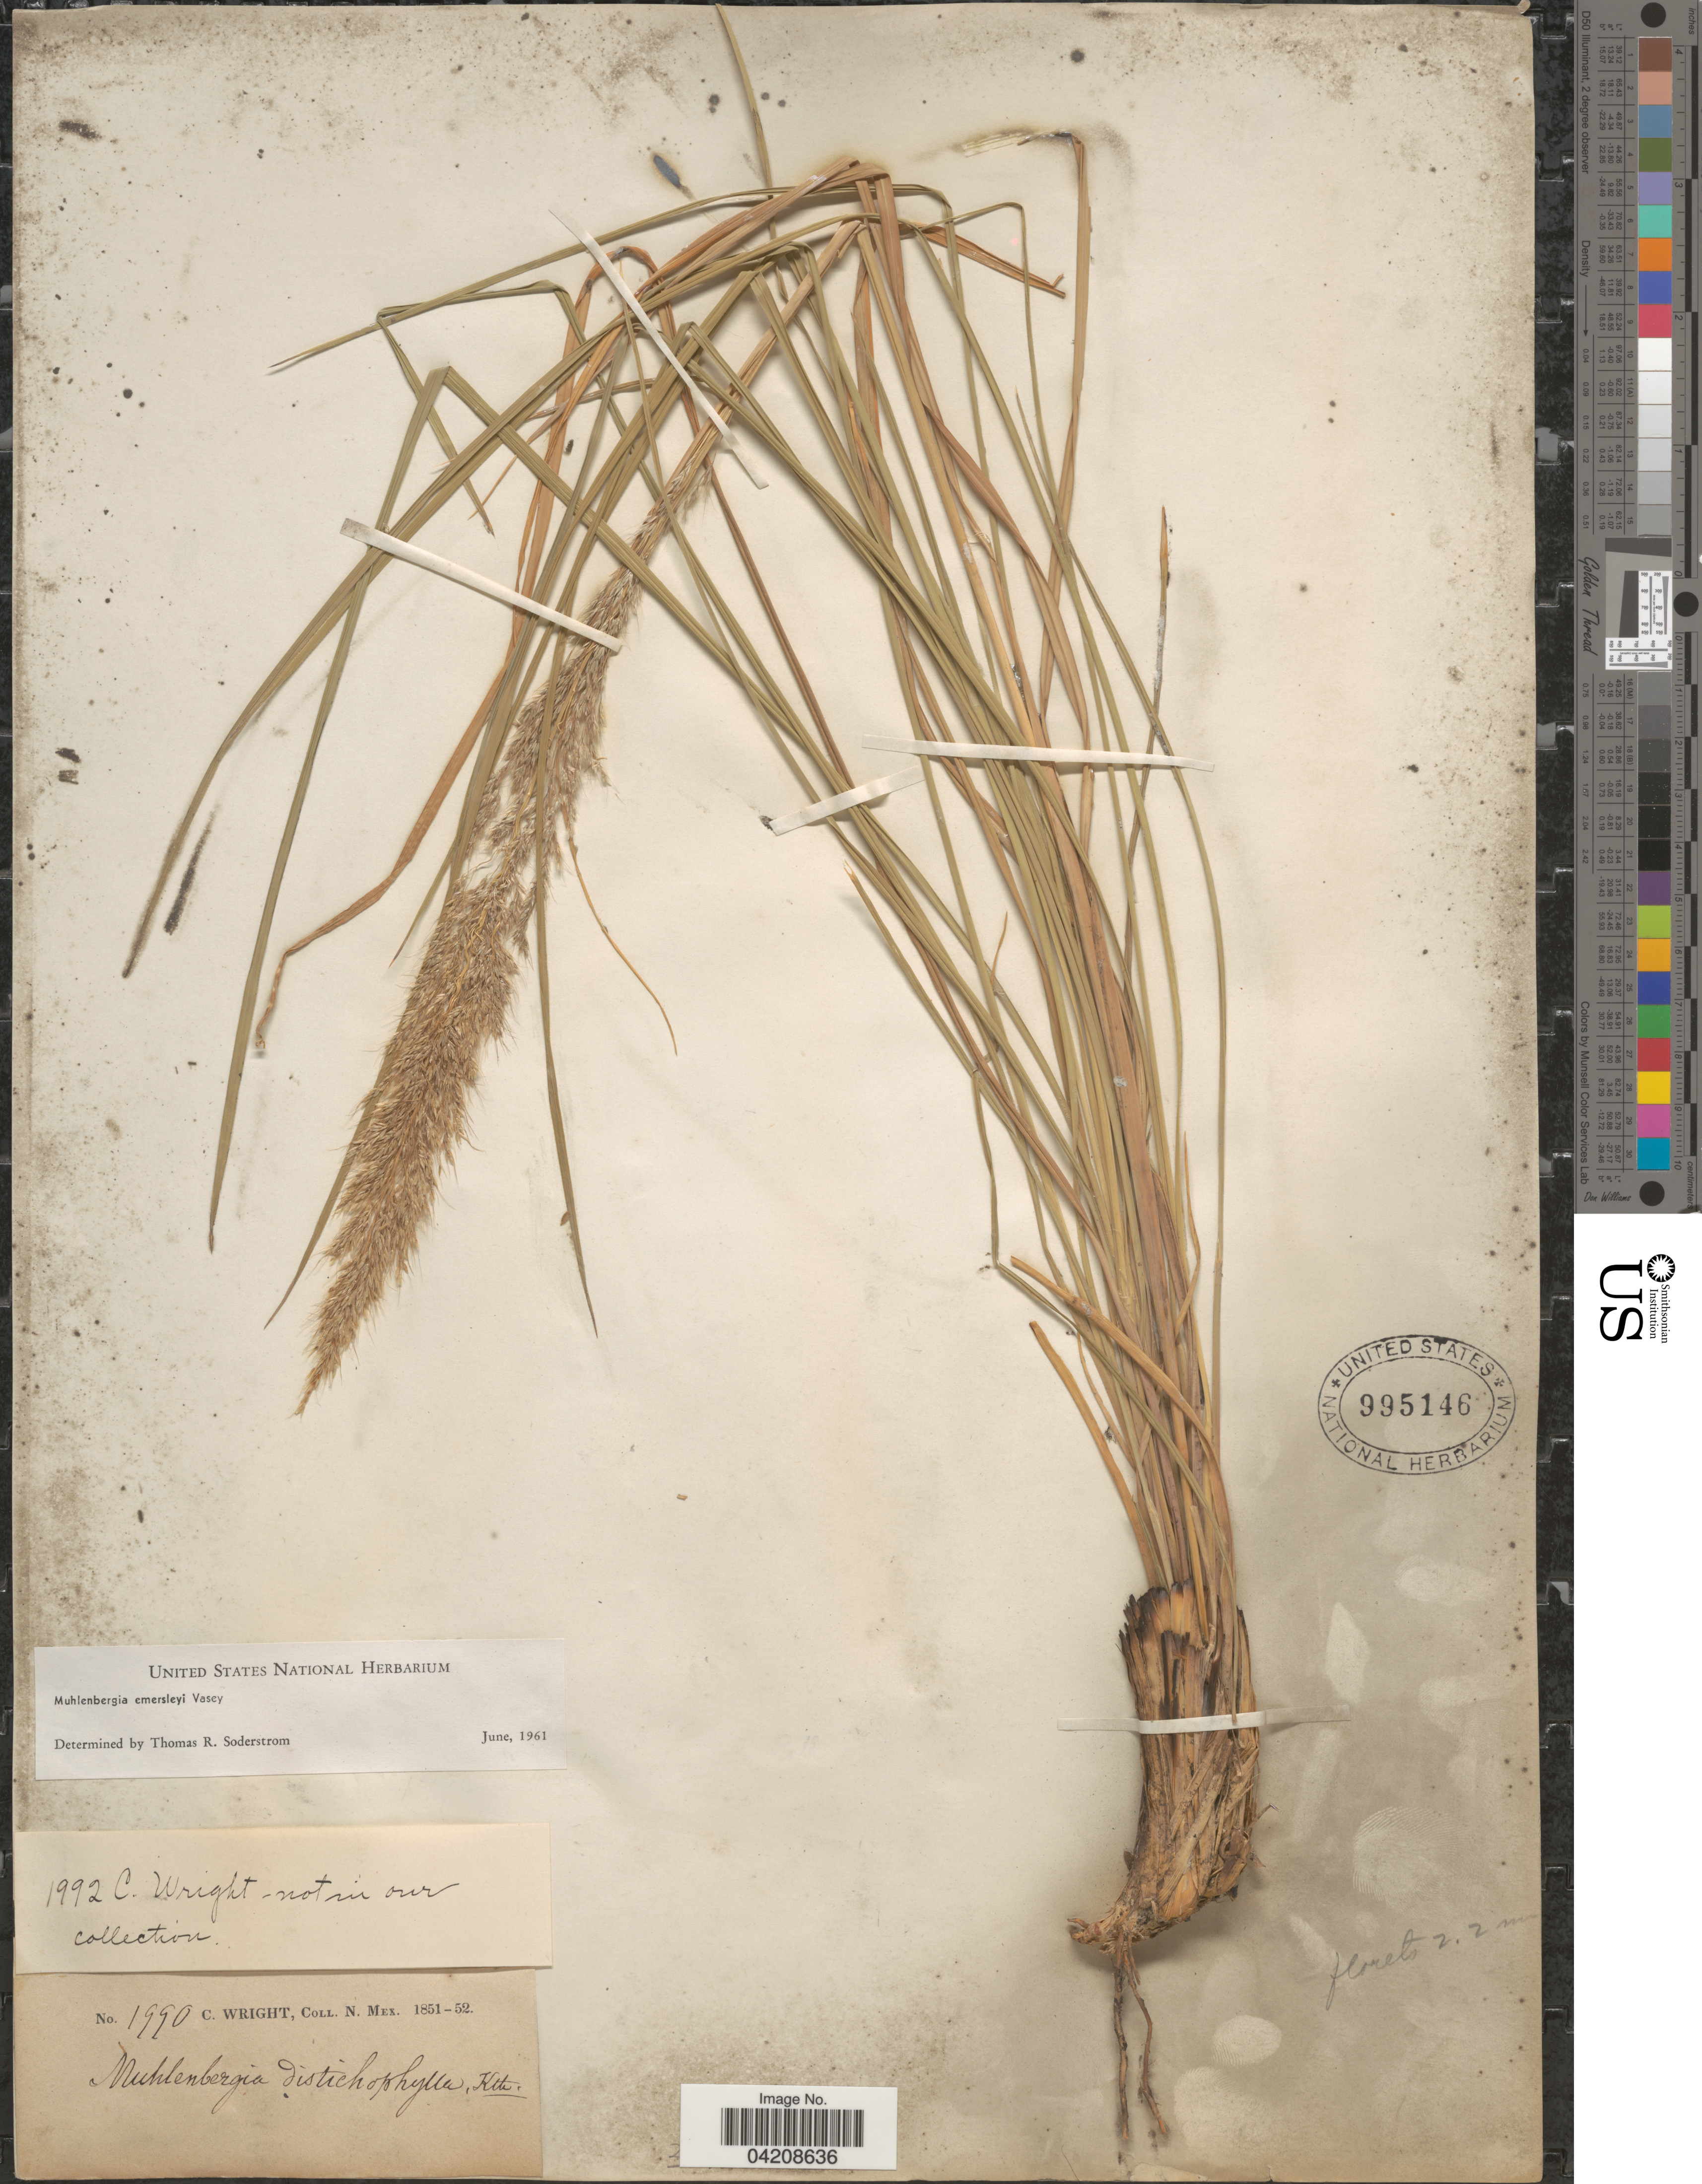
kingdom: Plantae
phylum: Tracheophyta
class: Liliopsida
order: Poales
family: Poaceae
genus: Muhlenbergia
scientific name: Muhlenbergia emersleyi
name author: Vasey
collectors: C. Wright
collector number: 1990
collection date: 1851/1852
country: United States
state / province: New Mexico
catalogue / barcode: US 995146